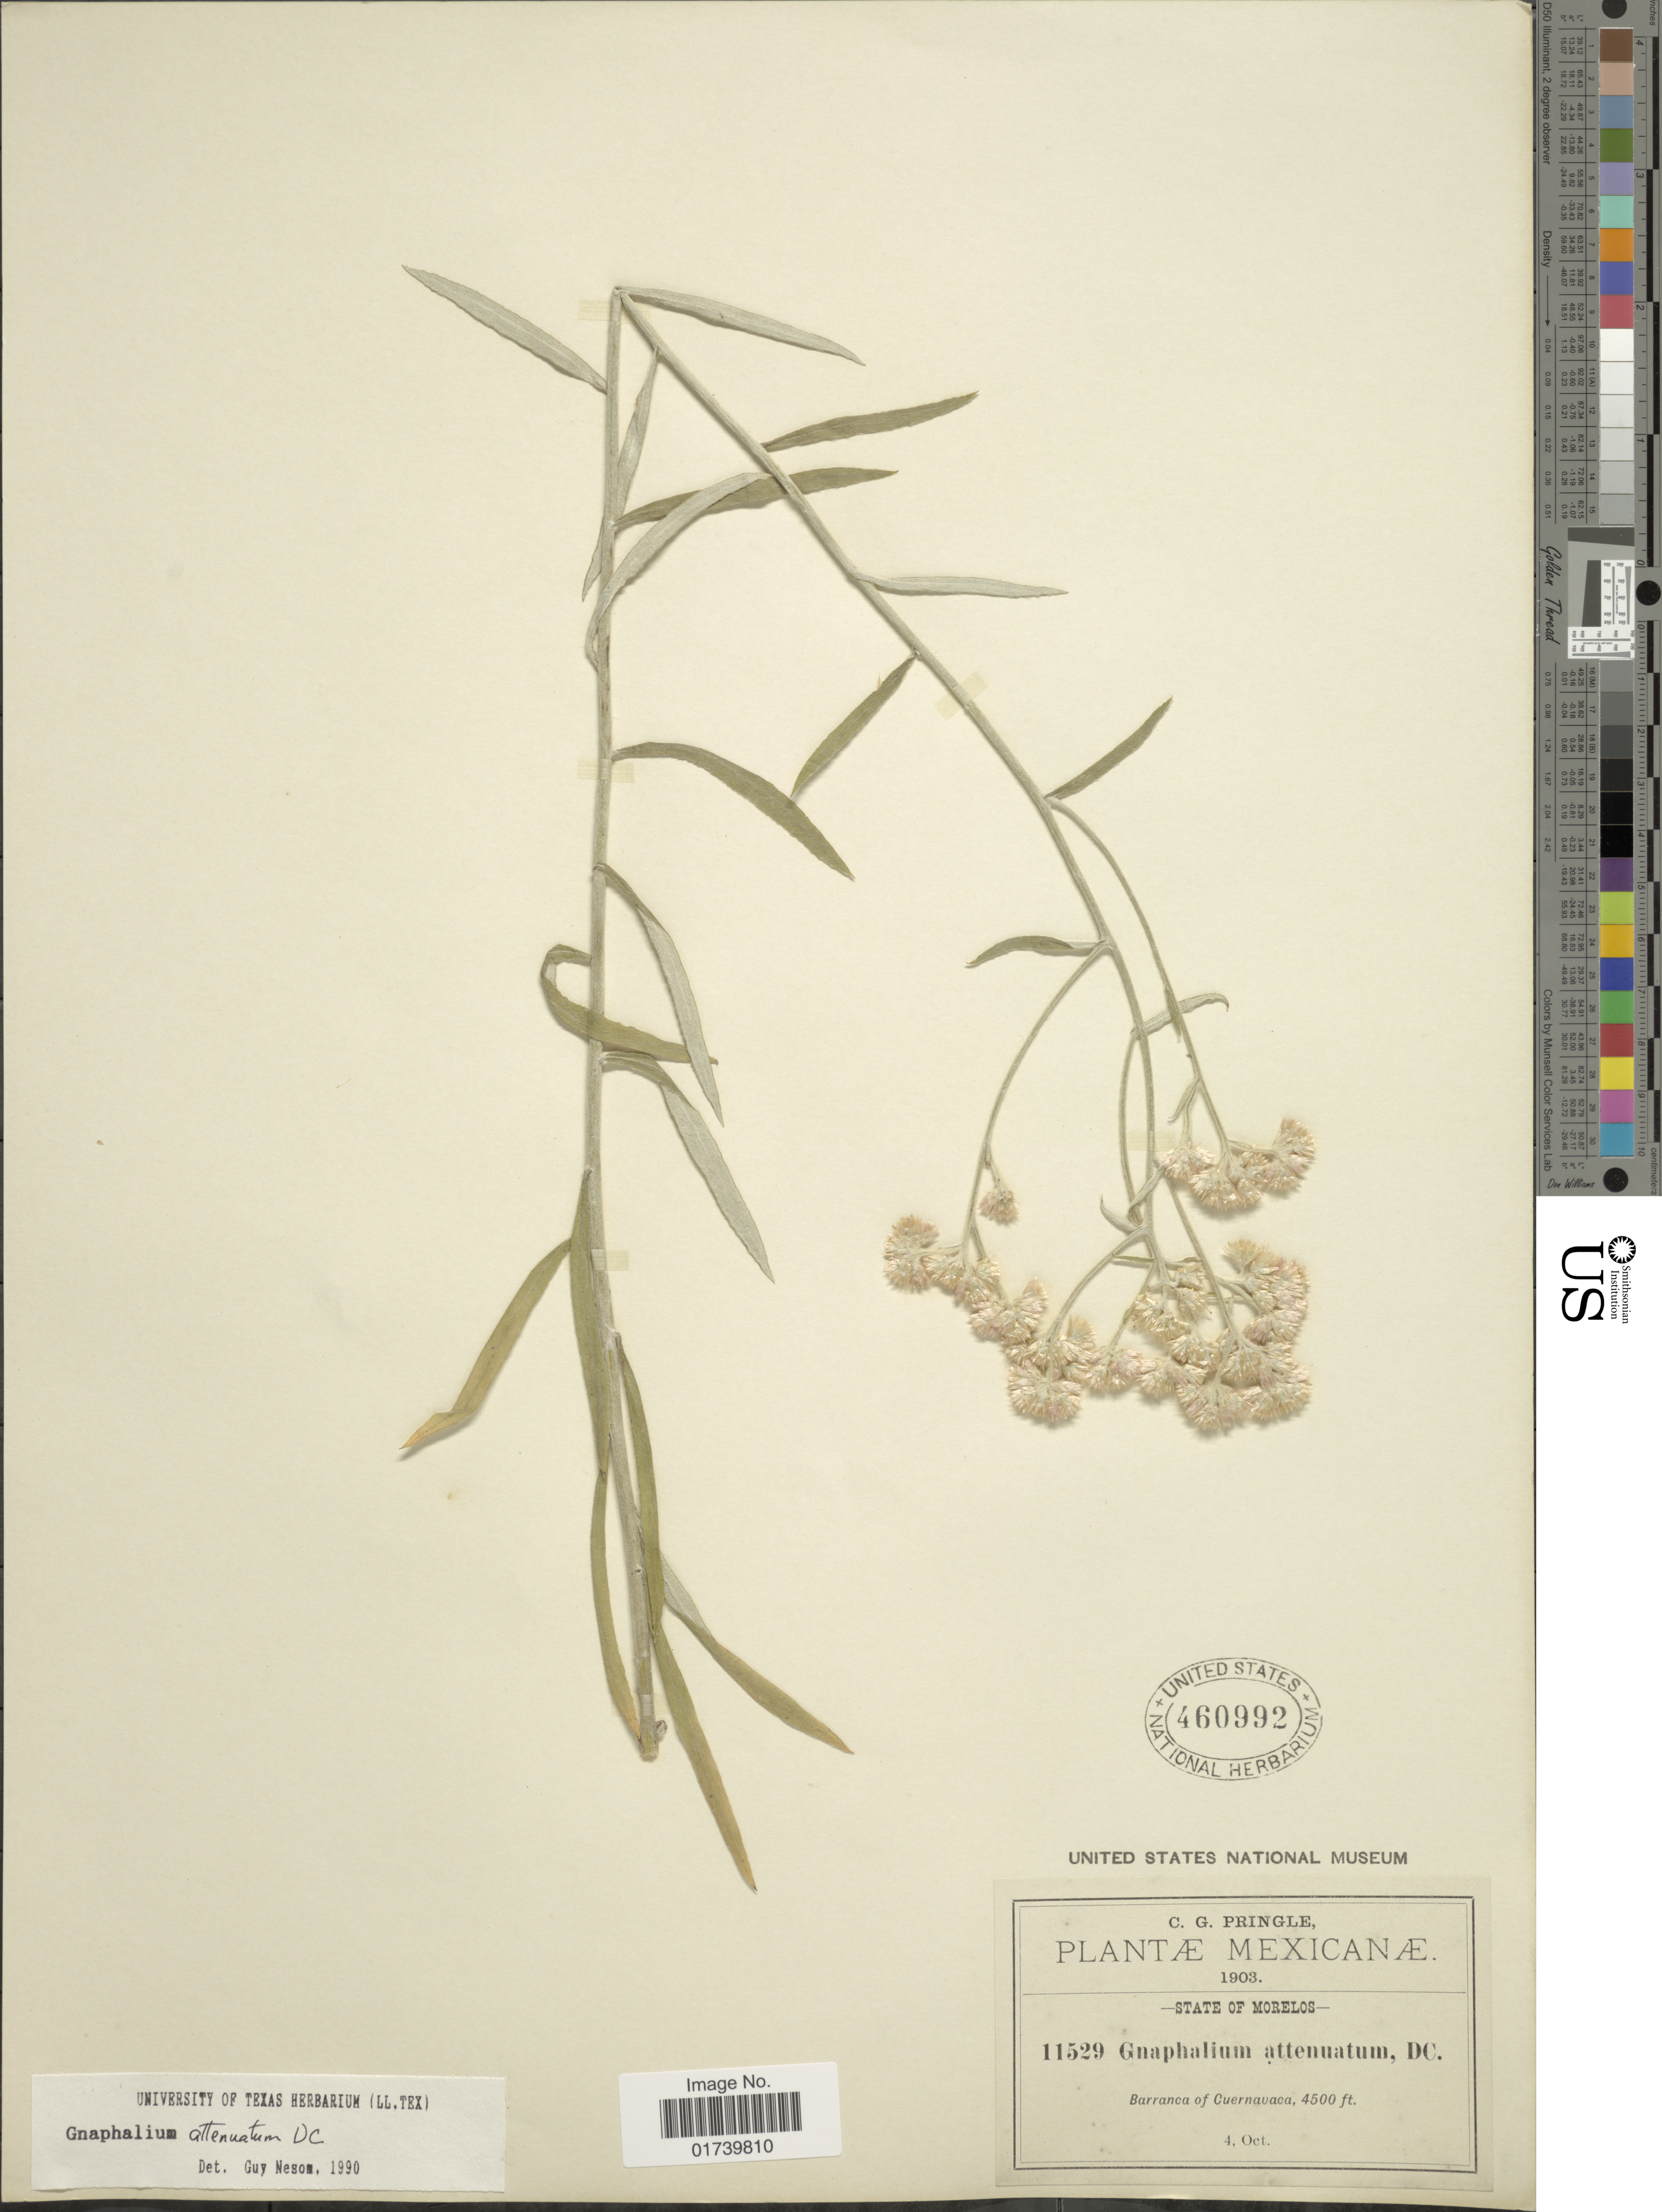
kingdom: Plantae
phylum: Tracheophyta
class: Magnoliopsida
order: Asterales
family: Asteraceae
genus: Pseudognaphalium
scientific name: Pseudognaphalium attenuatum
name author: (DC.) Anderb.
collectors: C. G. Pringle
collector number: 11529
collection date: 1903-10-04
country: Mexico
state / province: Morelos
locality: Barranca of Cuernavaca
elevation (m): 1372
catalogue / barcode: US 460992